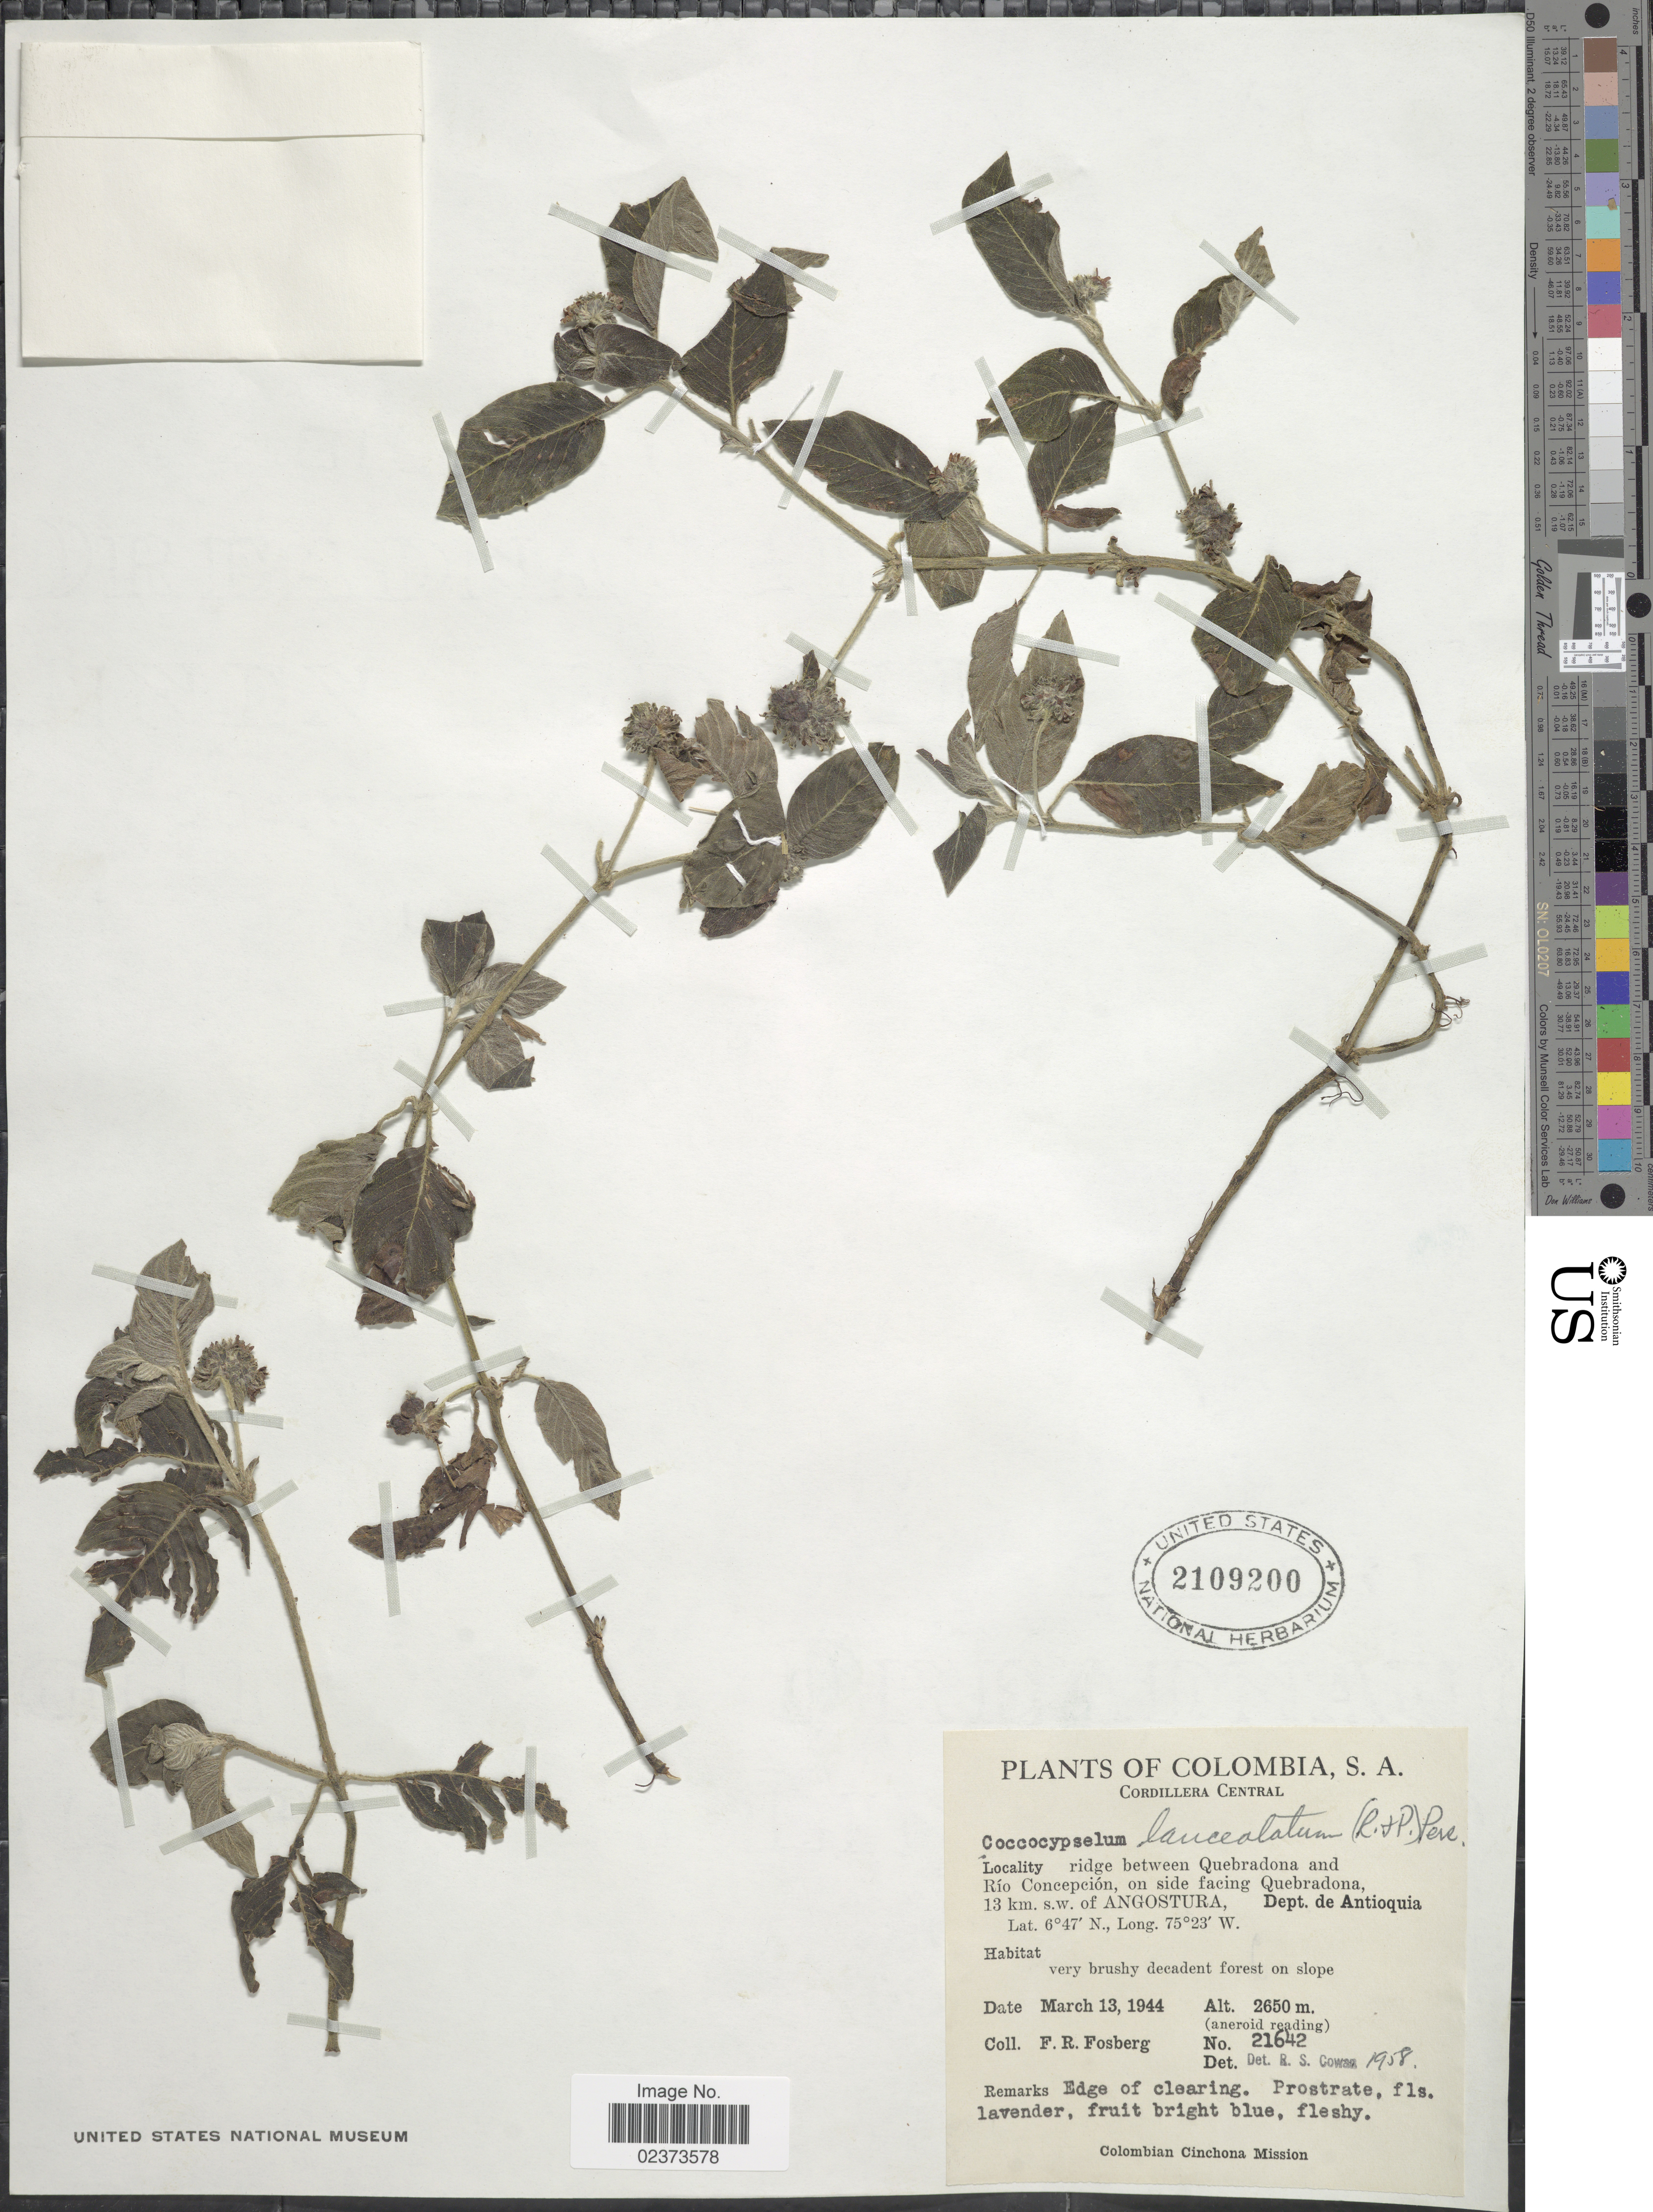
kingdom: Plantae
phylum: Tracheophyta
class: Magnoliopsida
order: Gentianales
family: Rubiaceae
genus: Coccocypselum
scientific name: Coccocypselum lanceolatum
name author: (Ruiz & Pav.) Pers.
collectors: F. R. Fosberg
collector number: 21642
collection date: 1944-03-13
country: Colombia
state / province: Antioquia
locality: Cordillera Oriental, ridge between Quebrada and Río Concepción, on side facing Quebradona, 13 km s.w. of Angostura, Dept. de Antioquia, very brushy decadent forest on slope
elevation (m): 2650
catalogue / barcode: US 2109200